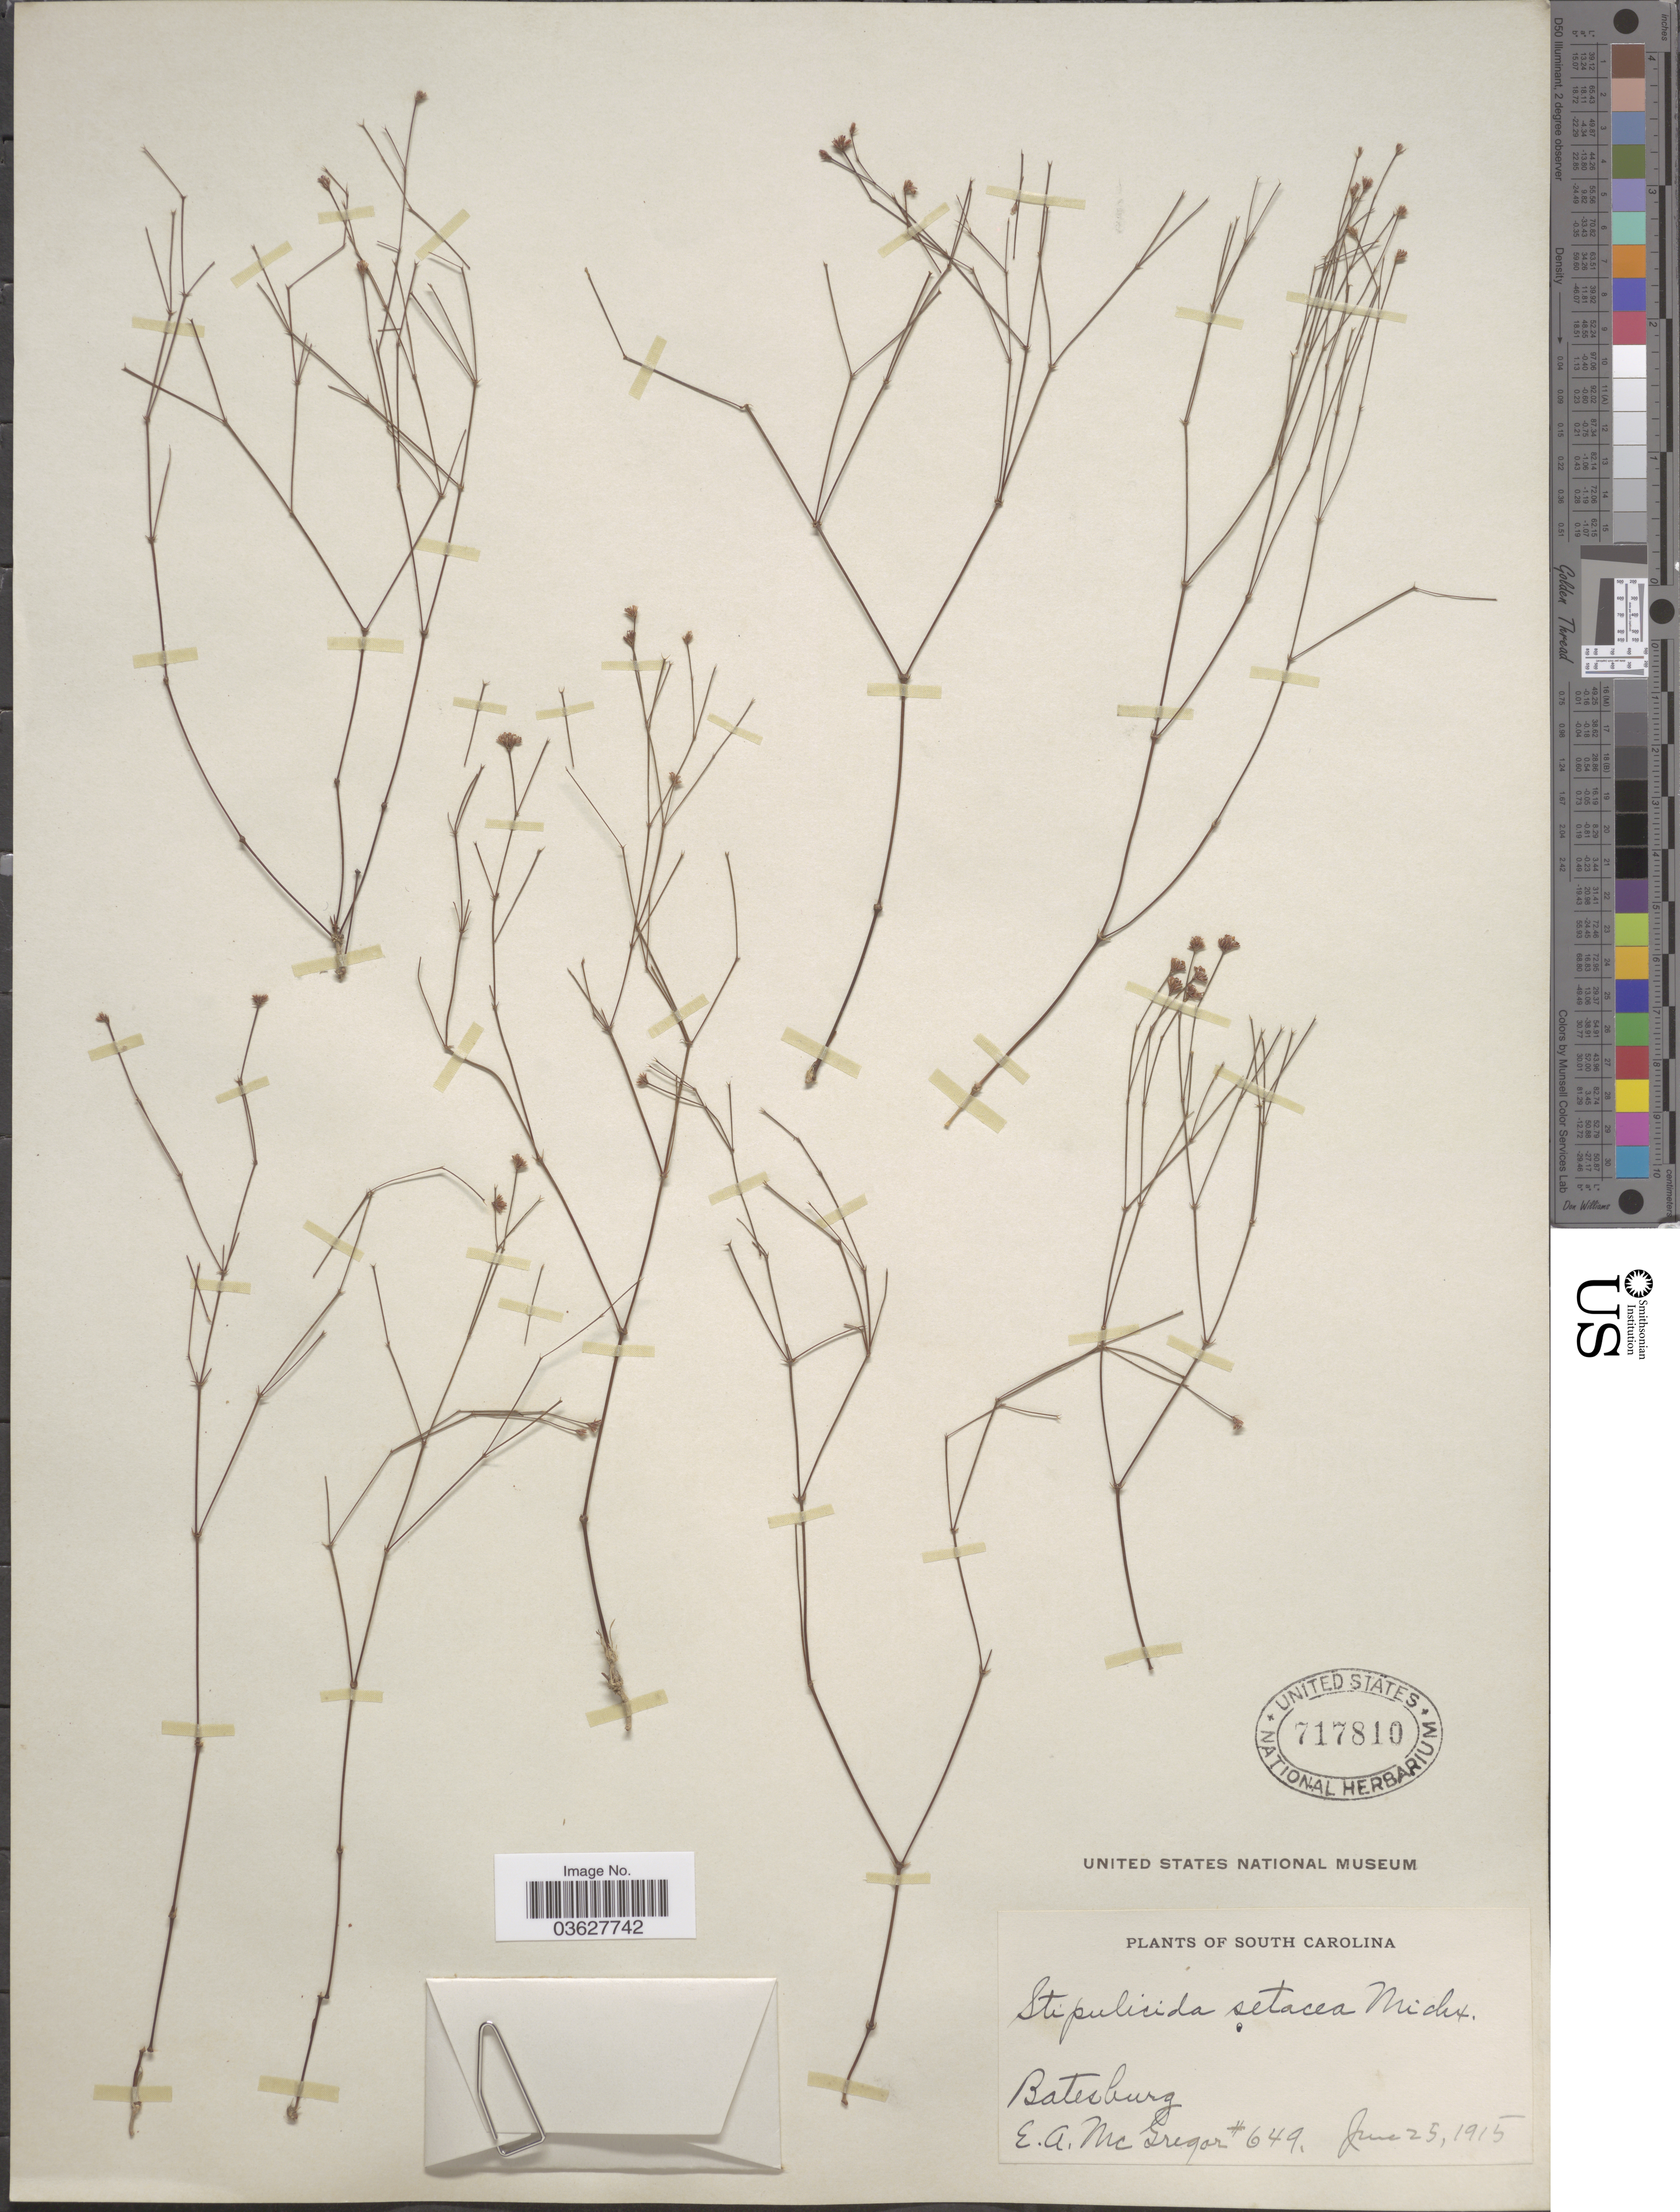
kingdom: Plantae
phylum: Tracheophyta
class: Magnoliopsida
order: Caryophyllales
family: Caryophyllaceae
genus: Stipulicida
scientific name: Stipulicida setacea var. setacea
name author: Michx.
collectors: E. A. McGregor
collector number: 649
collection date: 1915-06-25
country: United States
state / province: South Carolina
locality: Batesburg.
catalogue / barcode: US 717810